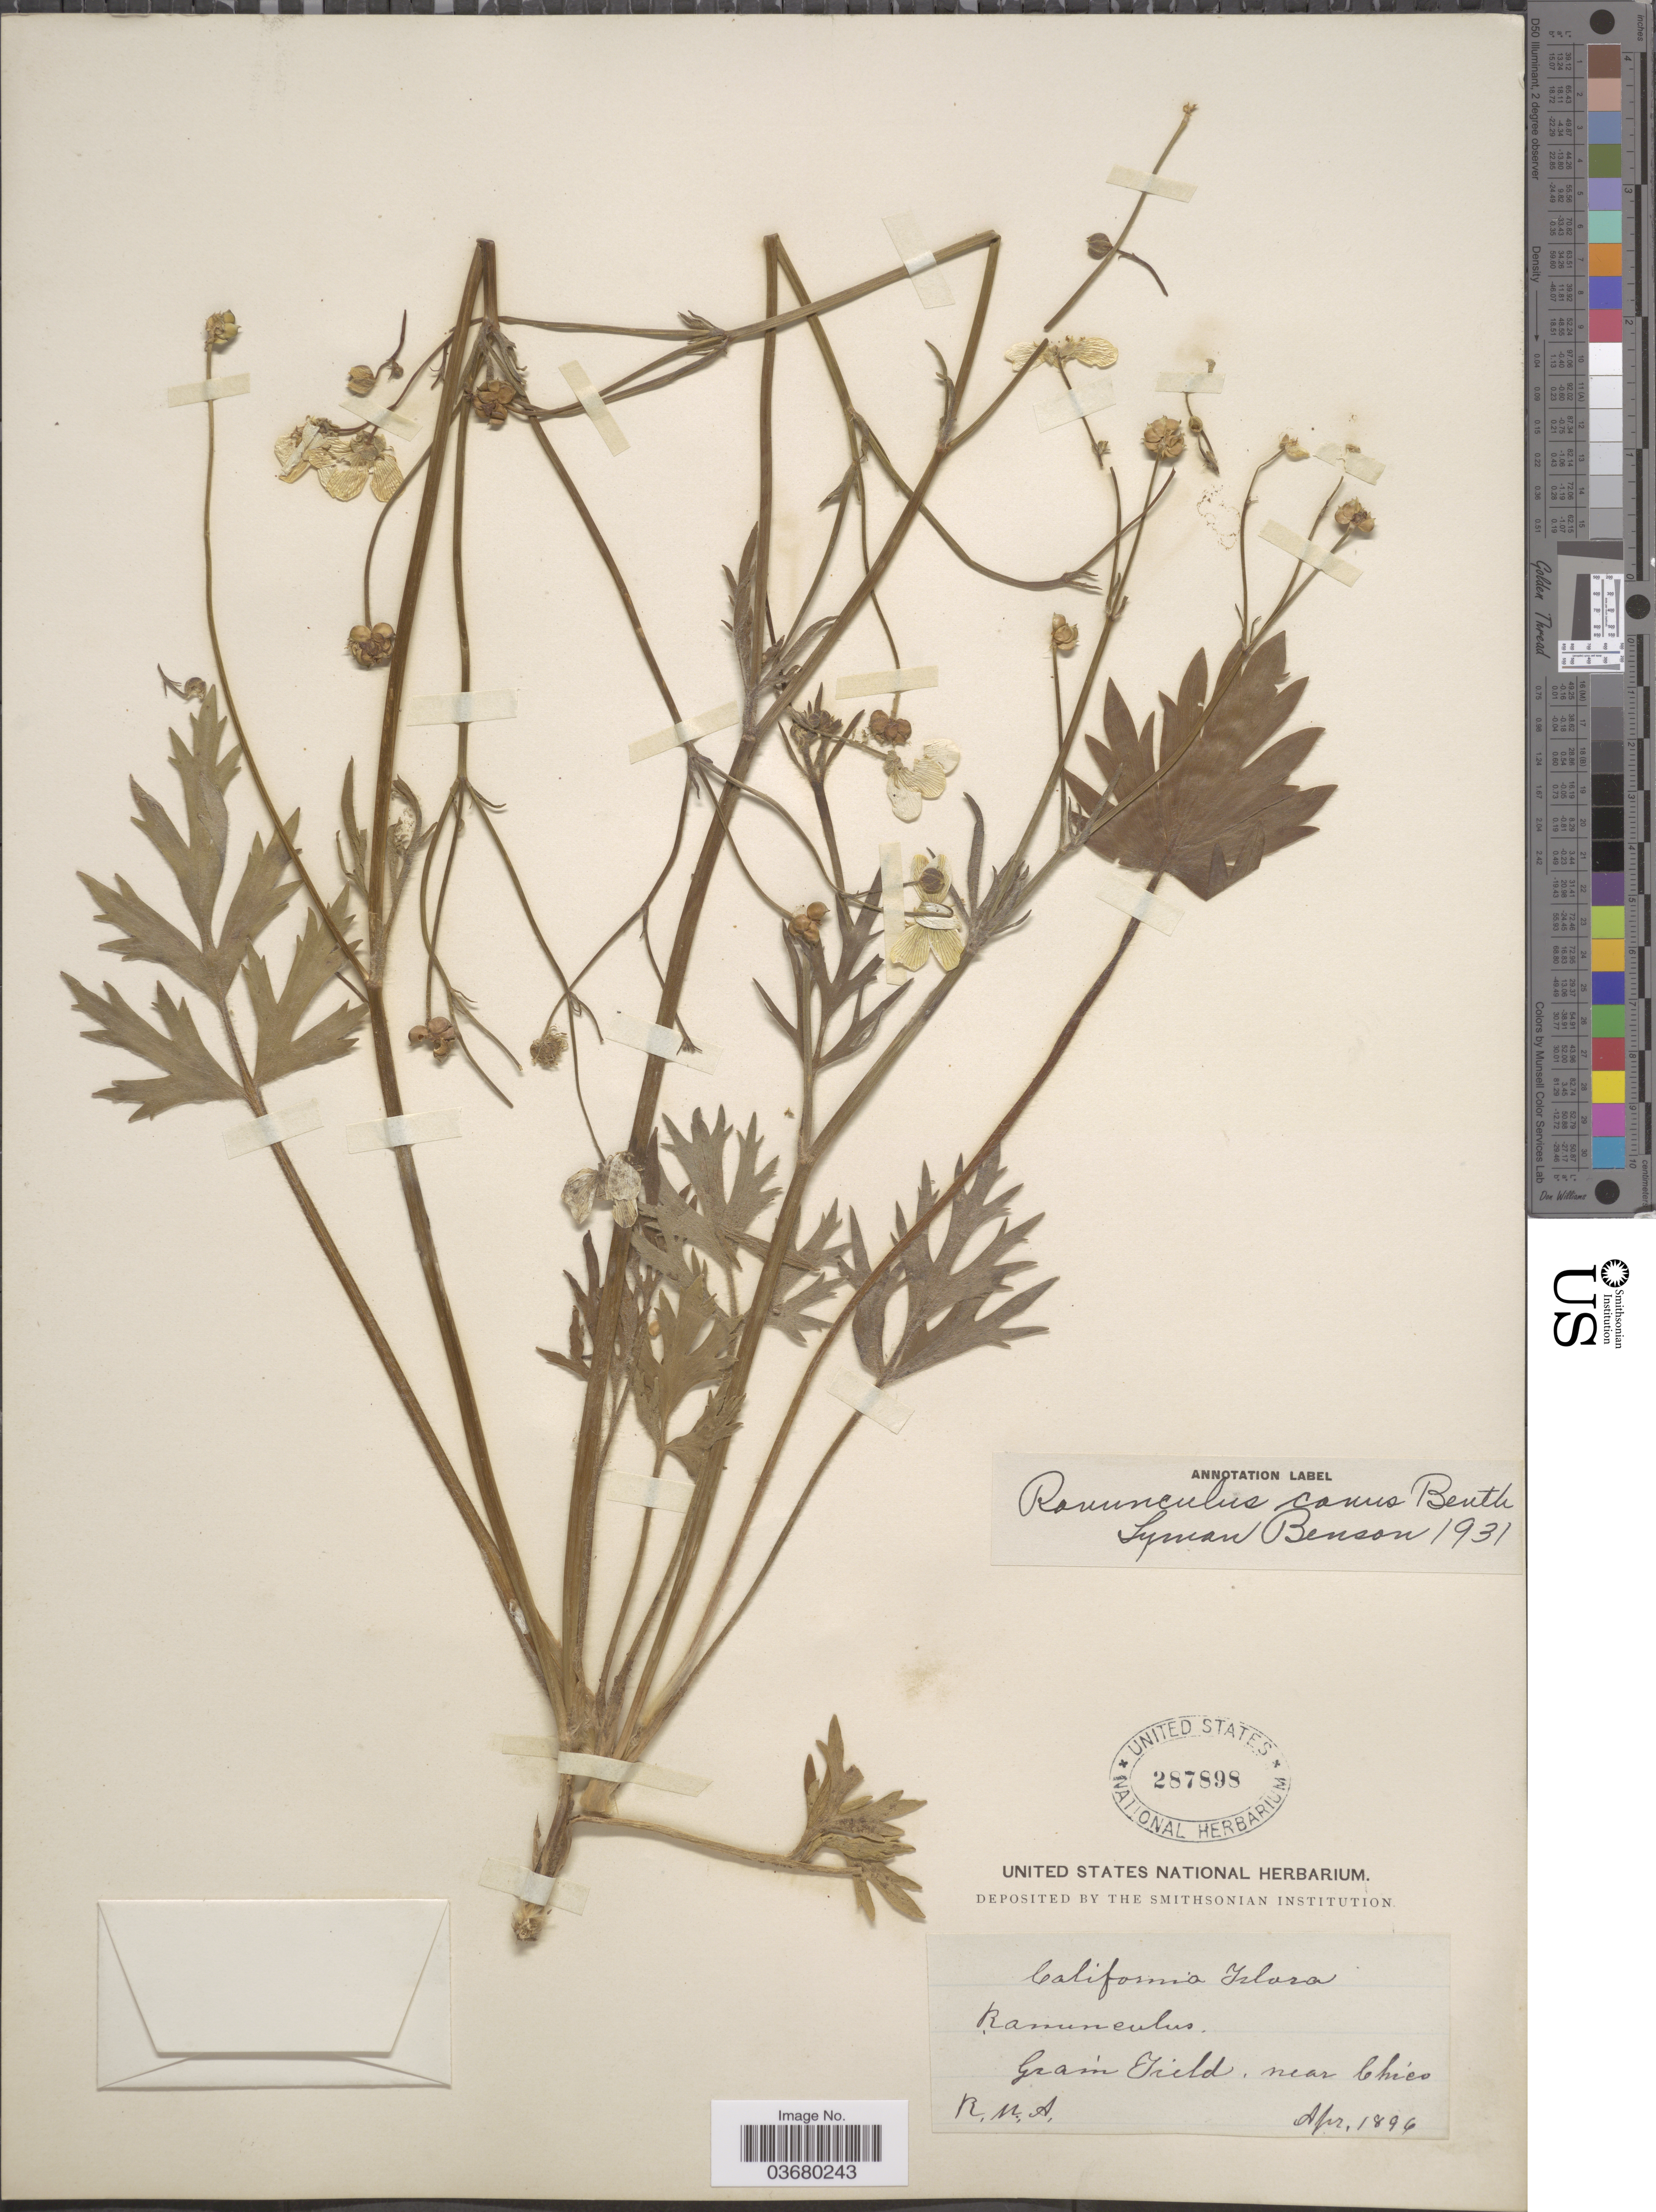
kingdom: Plantae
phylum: Tracheophyta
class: Magnoliopsida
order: Ranunculales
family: Ranunculaceae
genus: Ranunculus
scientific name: Ranunculus canus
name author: Benth.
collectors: R. M. A.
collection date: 1896-04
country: United States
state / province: California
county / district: Butte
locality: Grain Field, near Chico.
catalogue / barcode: US 287898